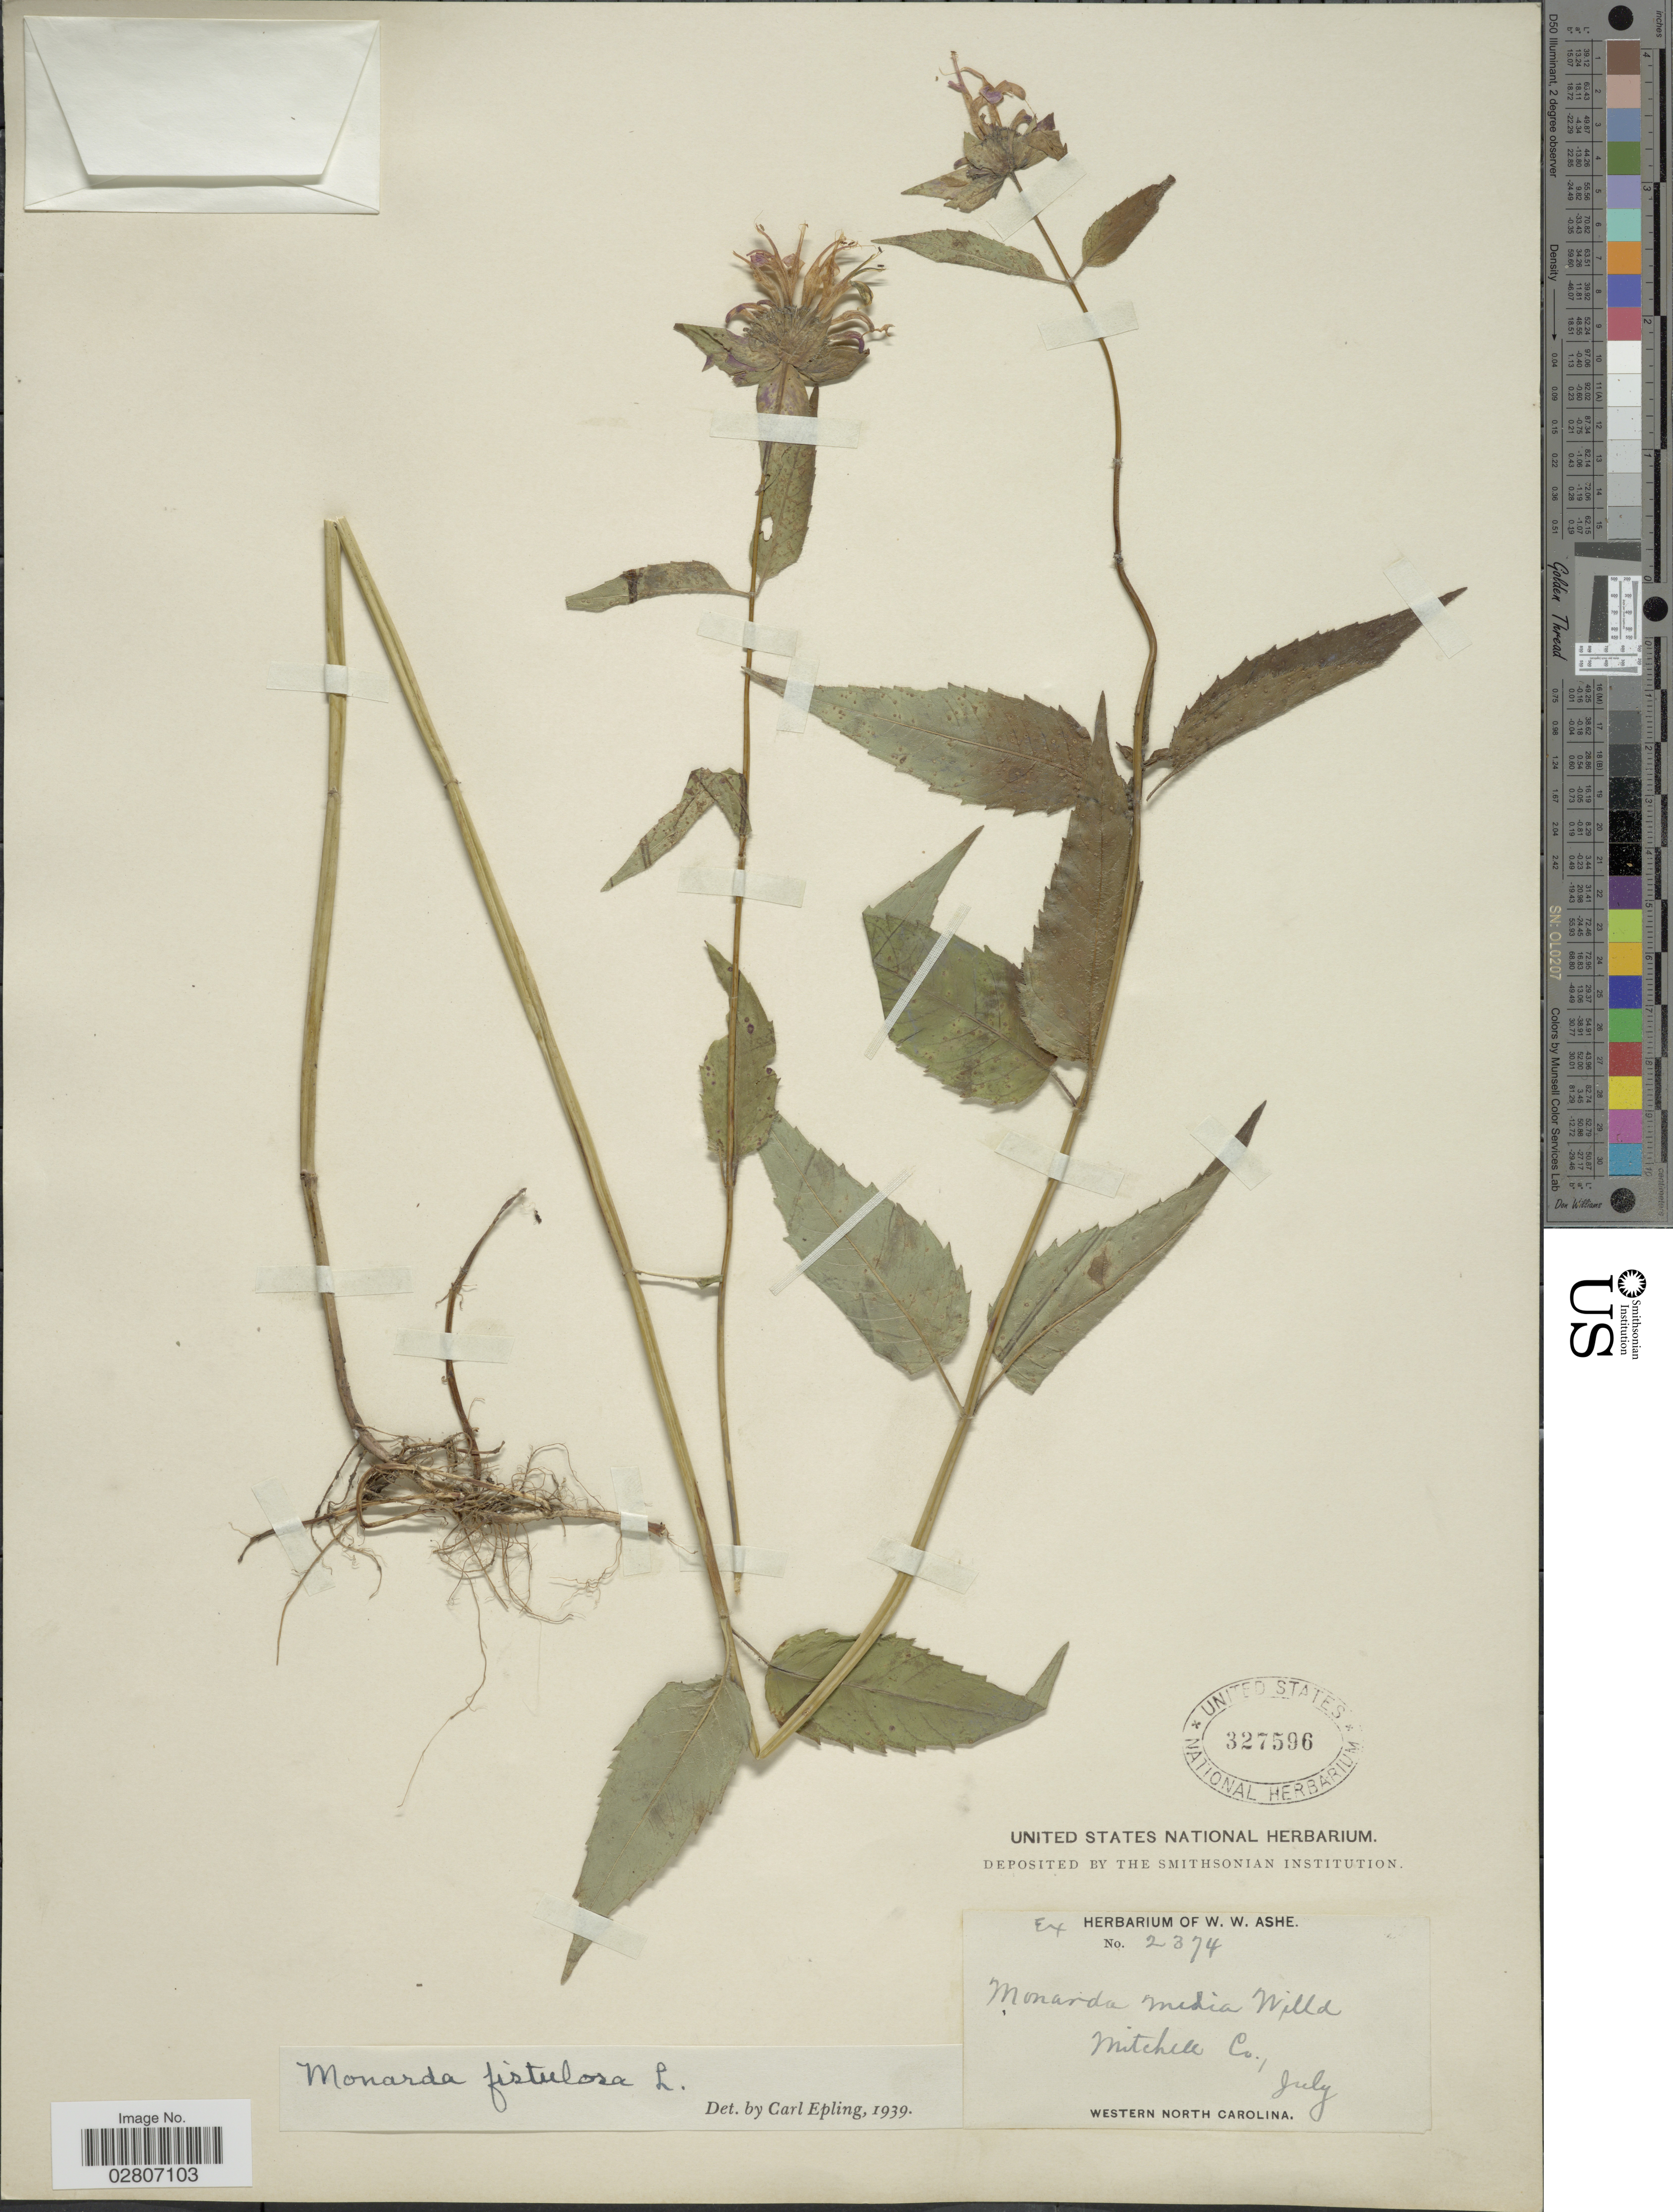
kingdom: Plantae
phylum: Tracheophyta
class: Magnoliopsida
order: Lamiales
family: Lamiaceae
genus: Monarda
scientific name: Monarda fistulosa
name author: L.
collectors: ex herb. W.W. Ashe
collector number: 2374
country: United States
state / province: North Carolina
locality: Mitchell Co. Western North Carolina.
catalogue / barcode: US 327596